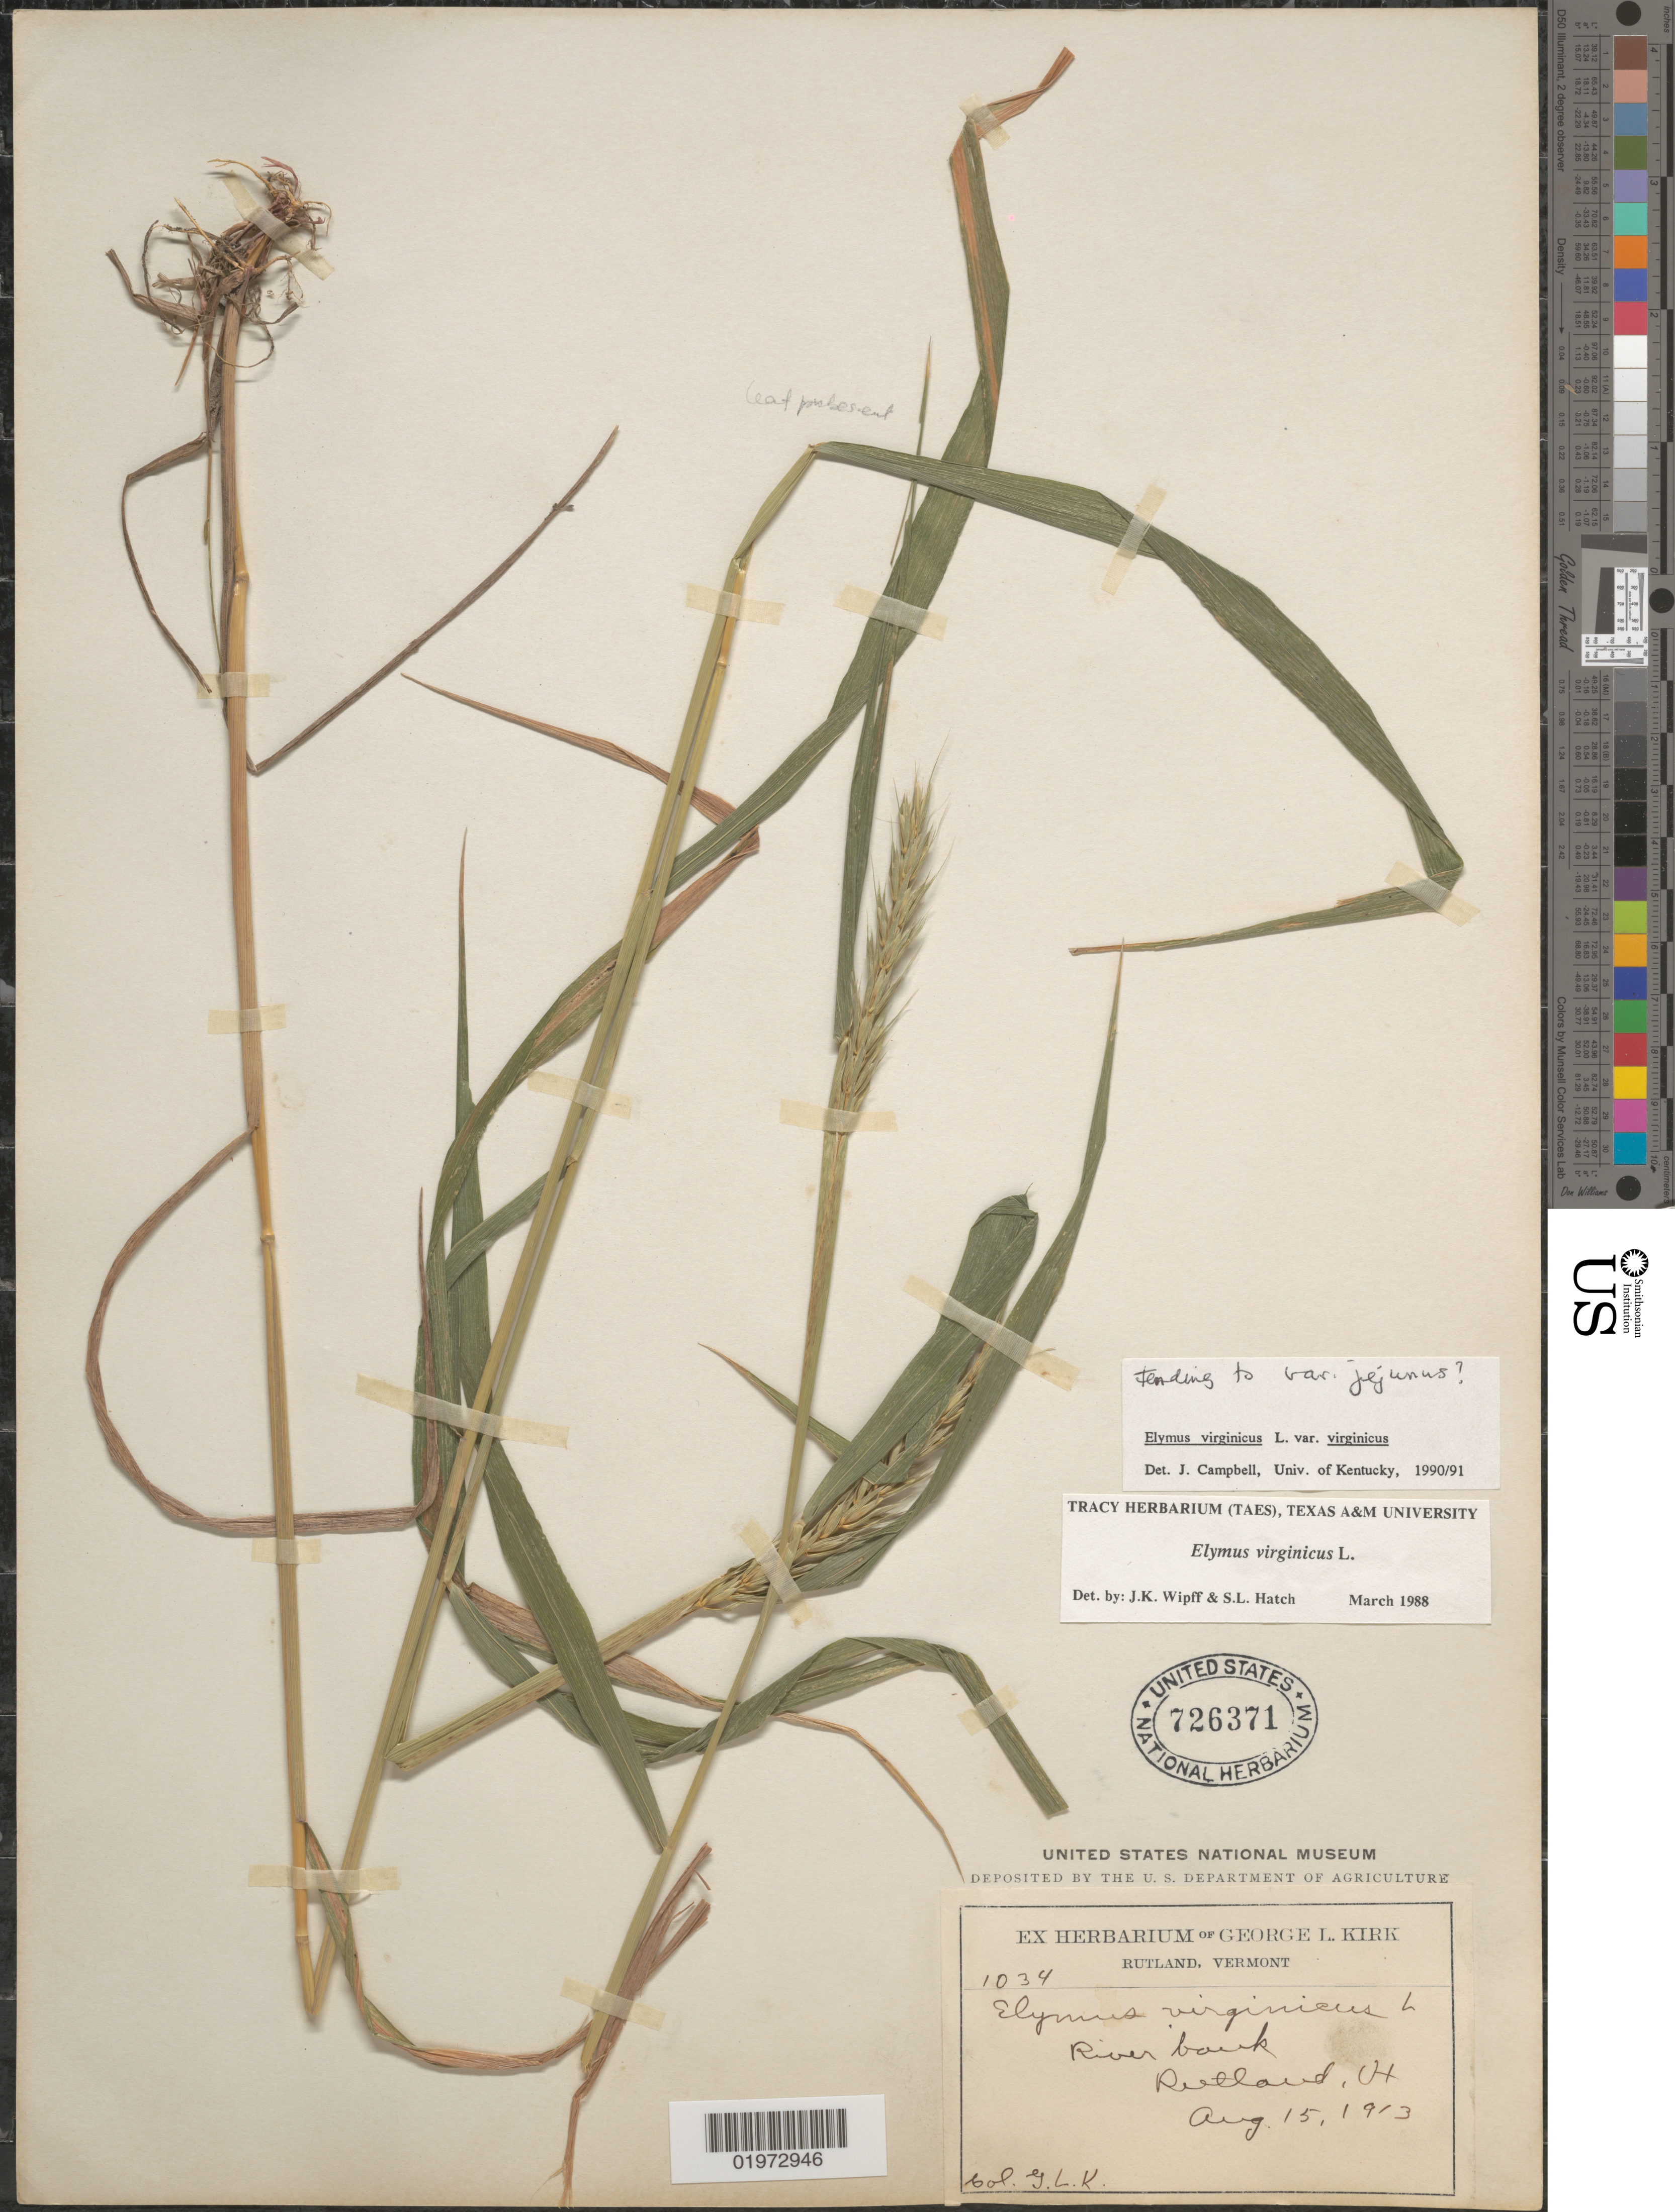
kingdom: Plantae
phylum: Tracheophyta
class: Liliopsida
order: Poales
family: Poaceae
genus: Elymus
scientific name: Elymus virginicus var. halophilus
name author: L.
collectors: G. Kirk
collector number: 1034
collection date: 1913-08-15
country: United States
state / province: Vermont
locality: Rutland.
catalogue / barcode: US 726371